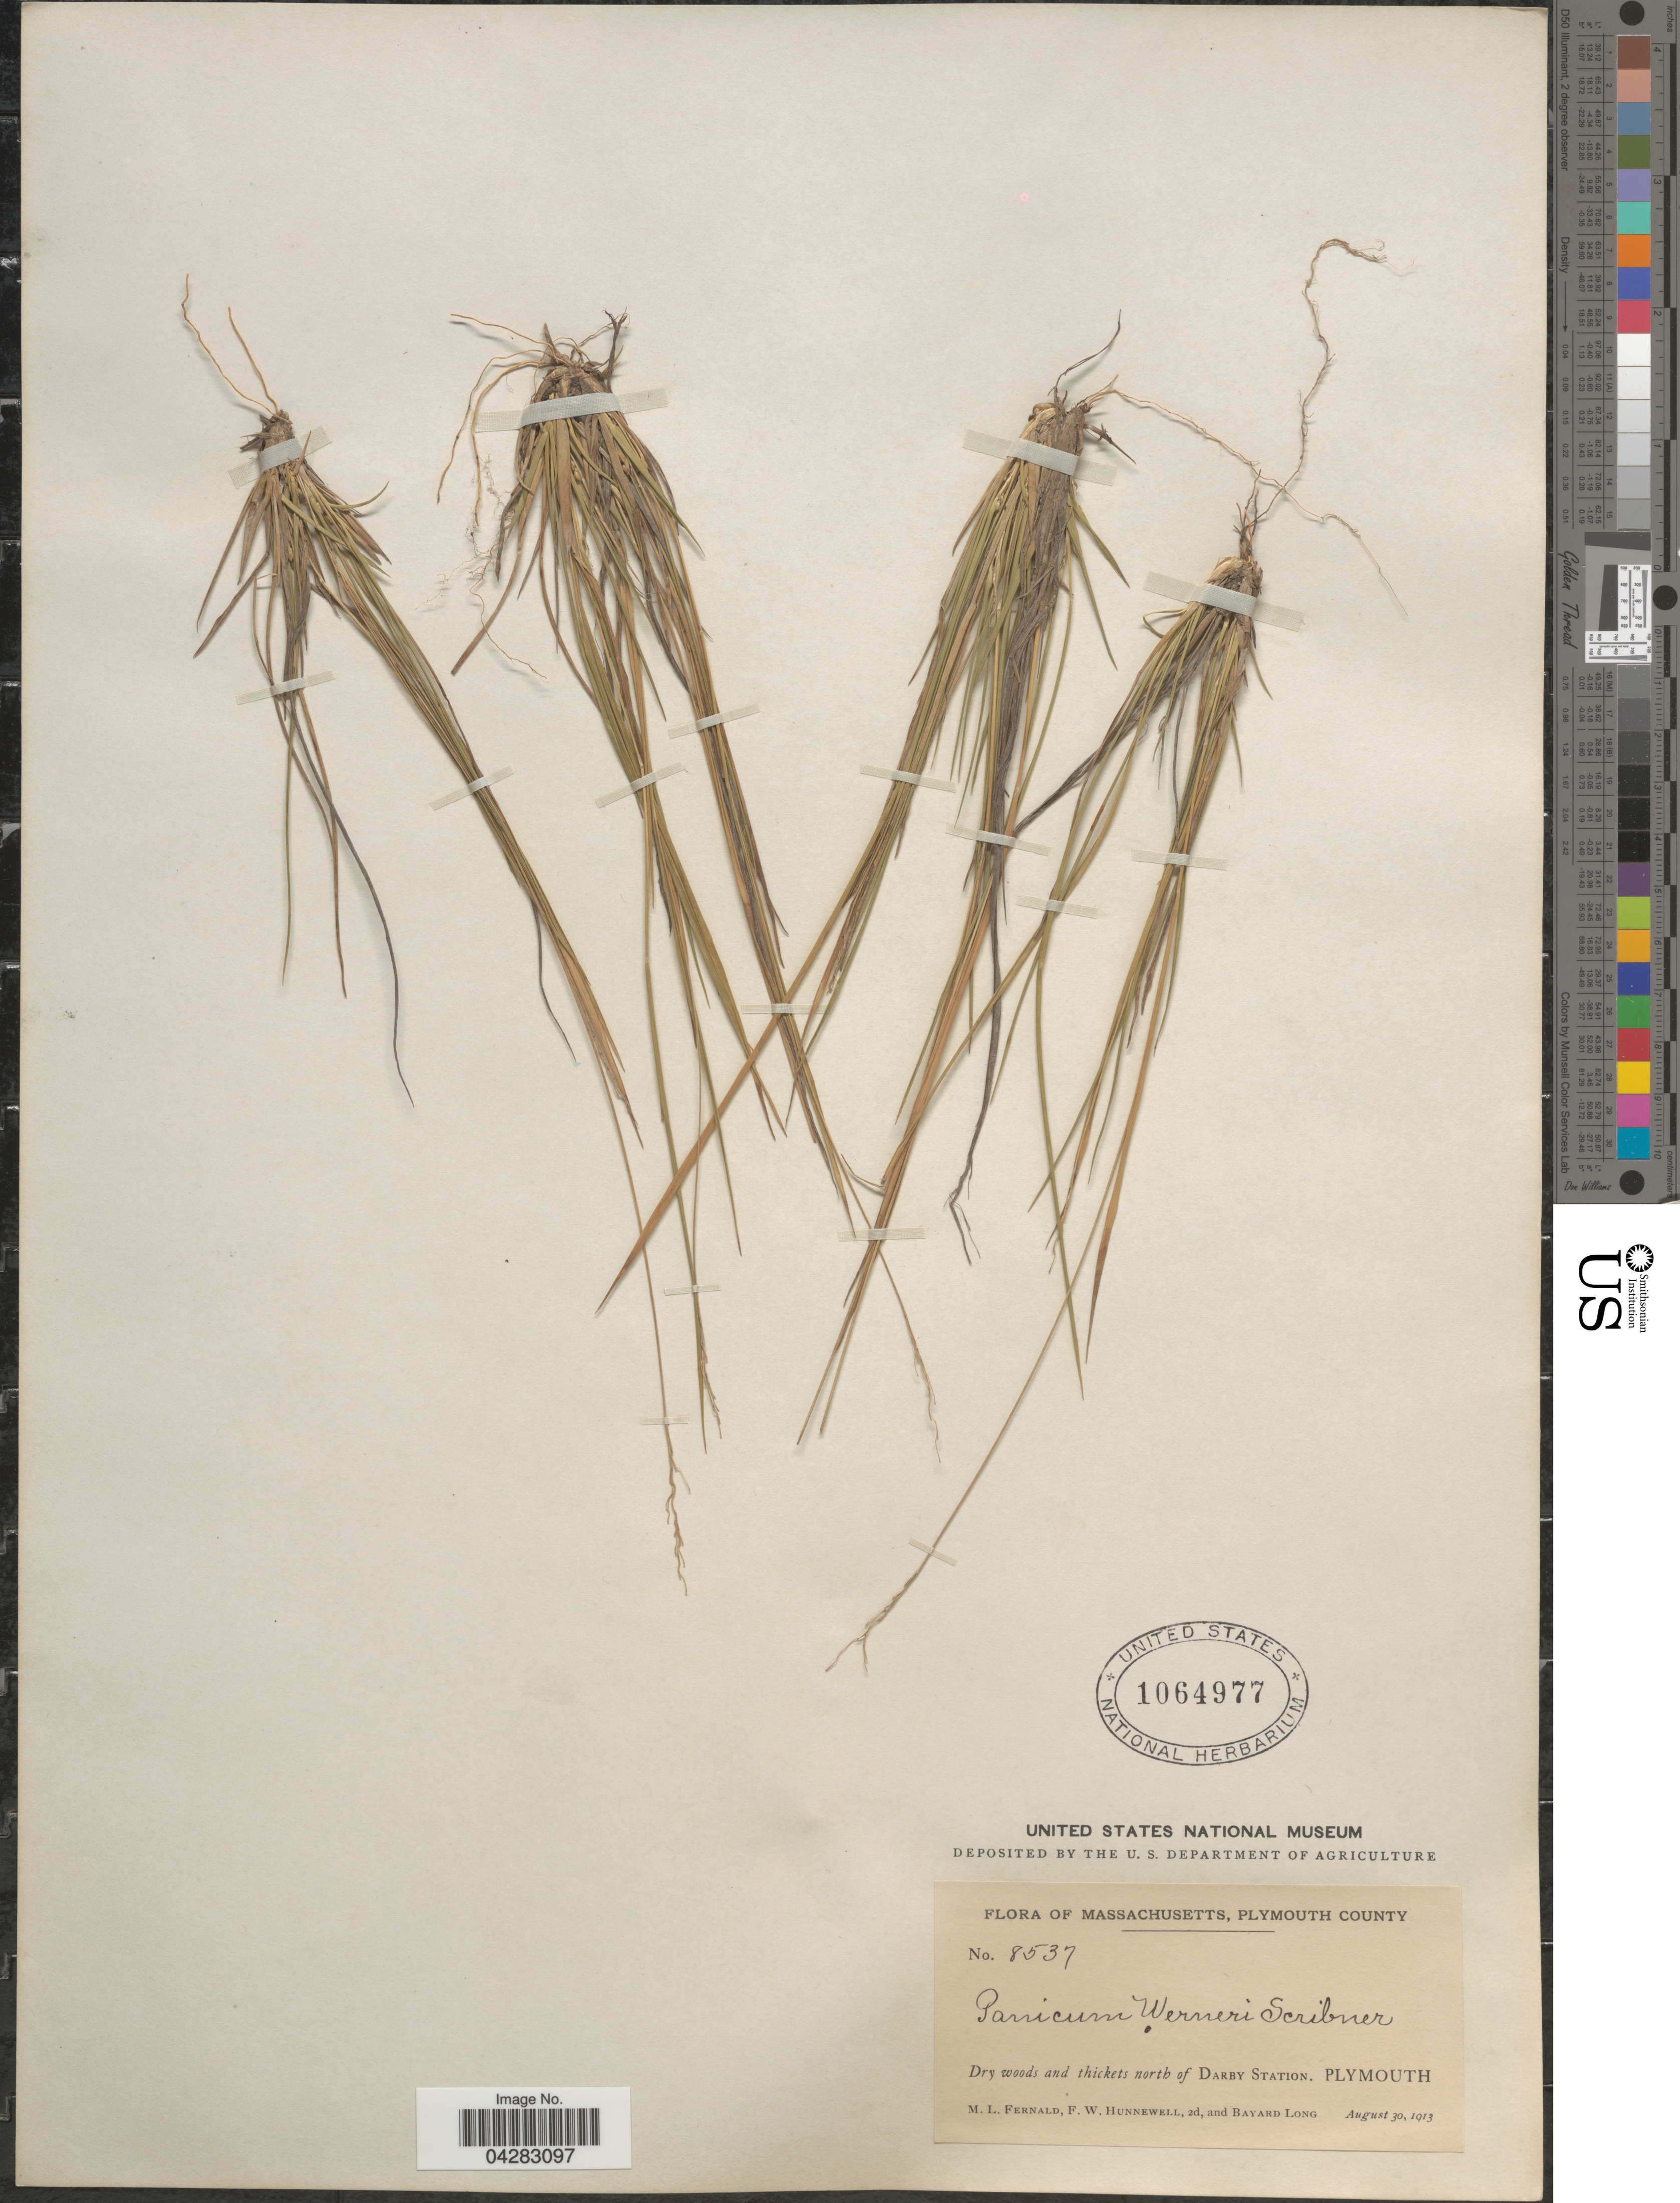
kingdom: Plantae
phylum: Tracheophyta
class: Liliopsida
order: Poales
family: Poaceae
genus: Dichanthelium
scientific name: Dichanthelium linearifolium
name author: (Scribn.) Gould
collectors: M. L. Fernald, F. Hunnewell & B. Long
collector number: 8537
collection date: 1913-08-30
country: United States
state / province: Massachusetts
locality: Plymouth County. Dry woods and thickets north of Darby Station. Plymouth.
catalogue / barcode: US 1064977